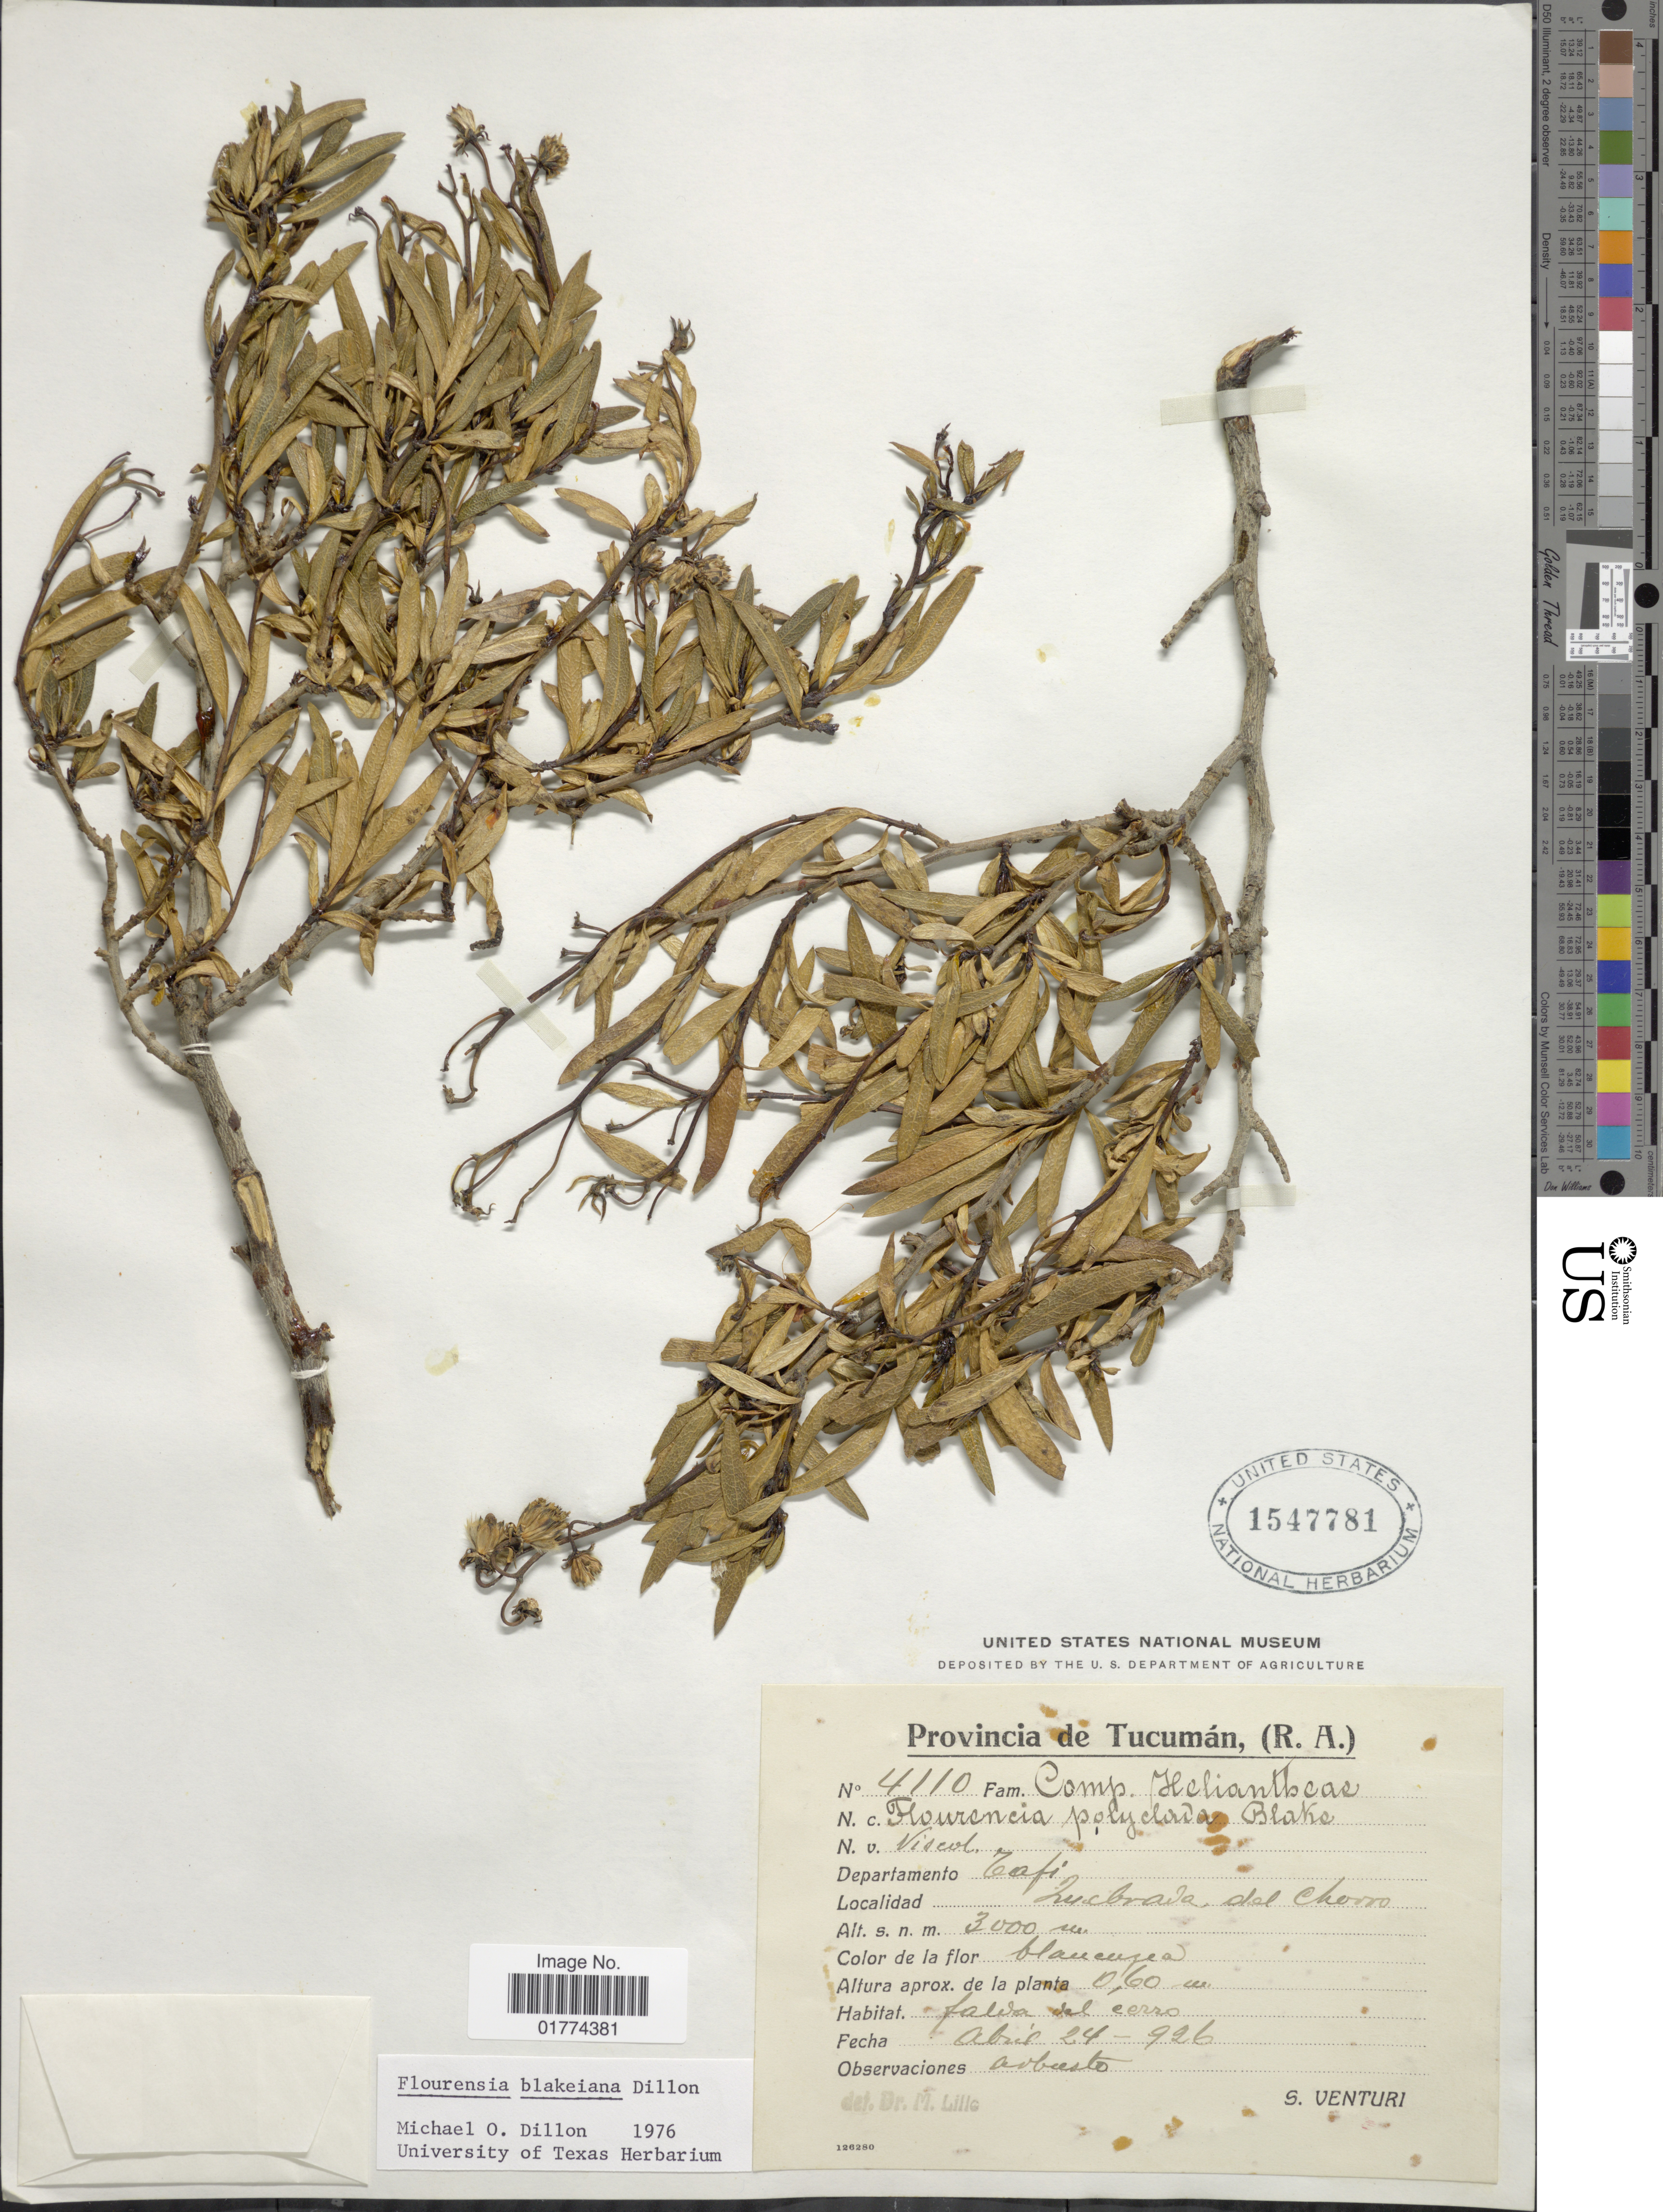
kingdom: Plantae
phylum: Tracheophyta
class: Magnoliopsida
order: Asterales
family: Asteraceae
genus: Flourensia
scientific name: Flourensia blakeiana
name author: M.O. Dillon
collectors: S. Venturi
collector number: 4110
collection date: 1926-04-24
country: Argentina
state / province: Tucumán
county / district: Tafí Viejo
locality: Quebrada del Chorro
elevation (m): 3000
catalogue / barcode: US 1547781